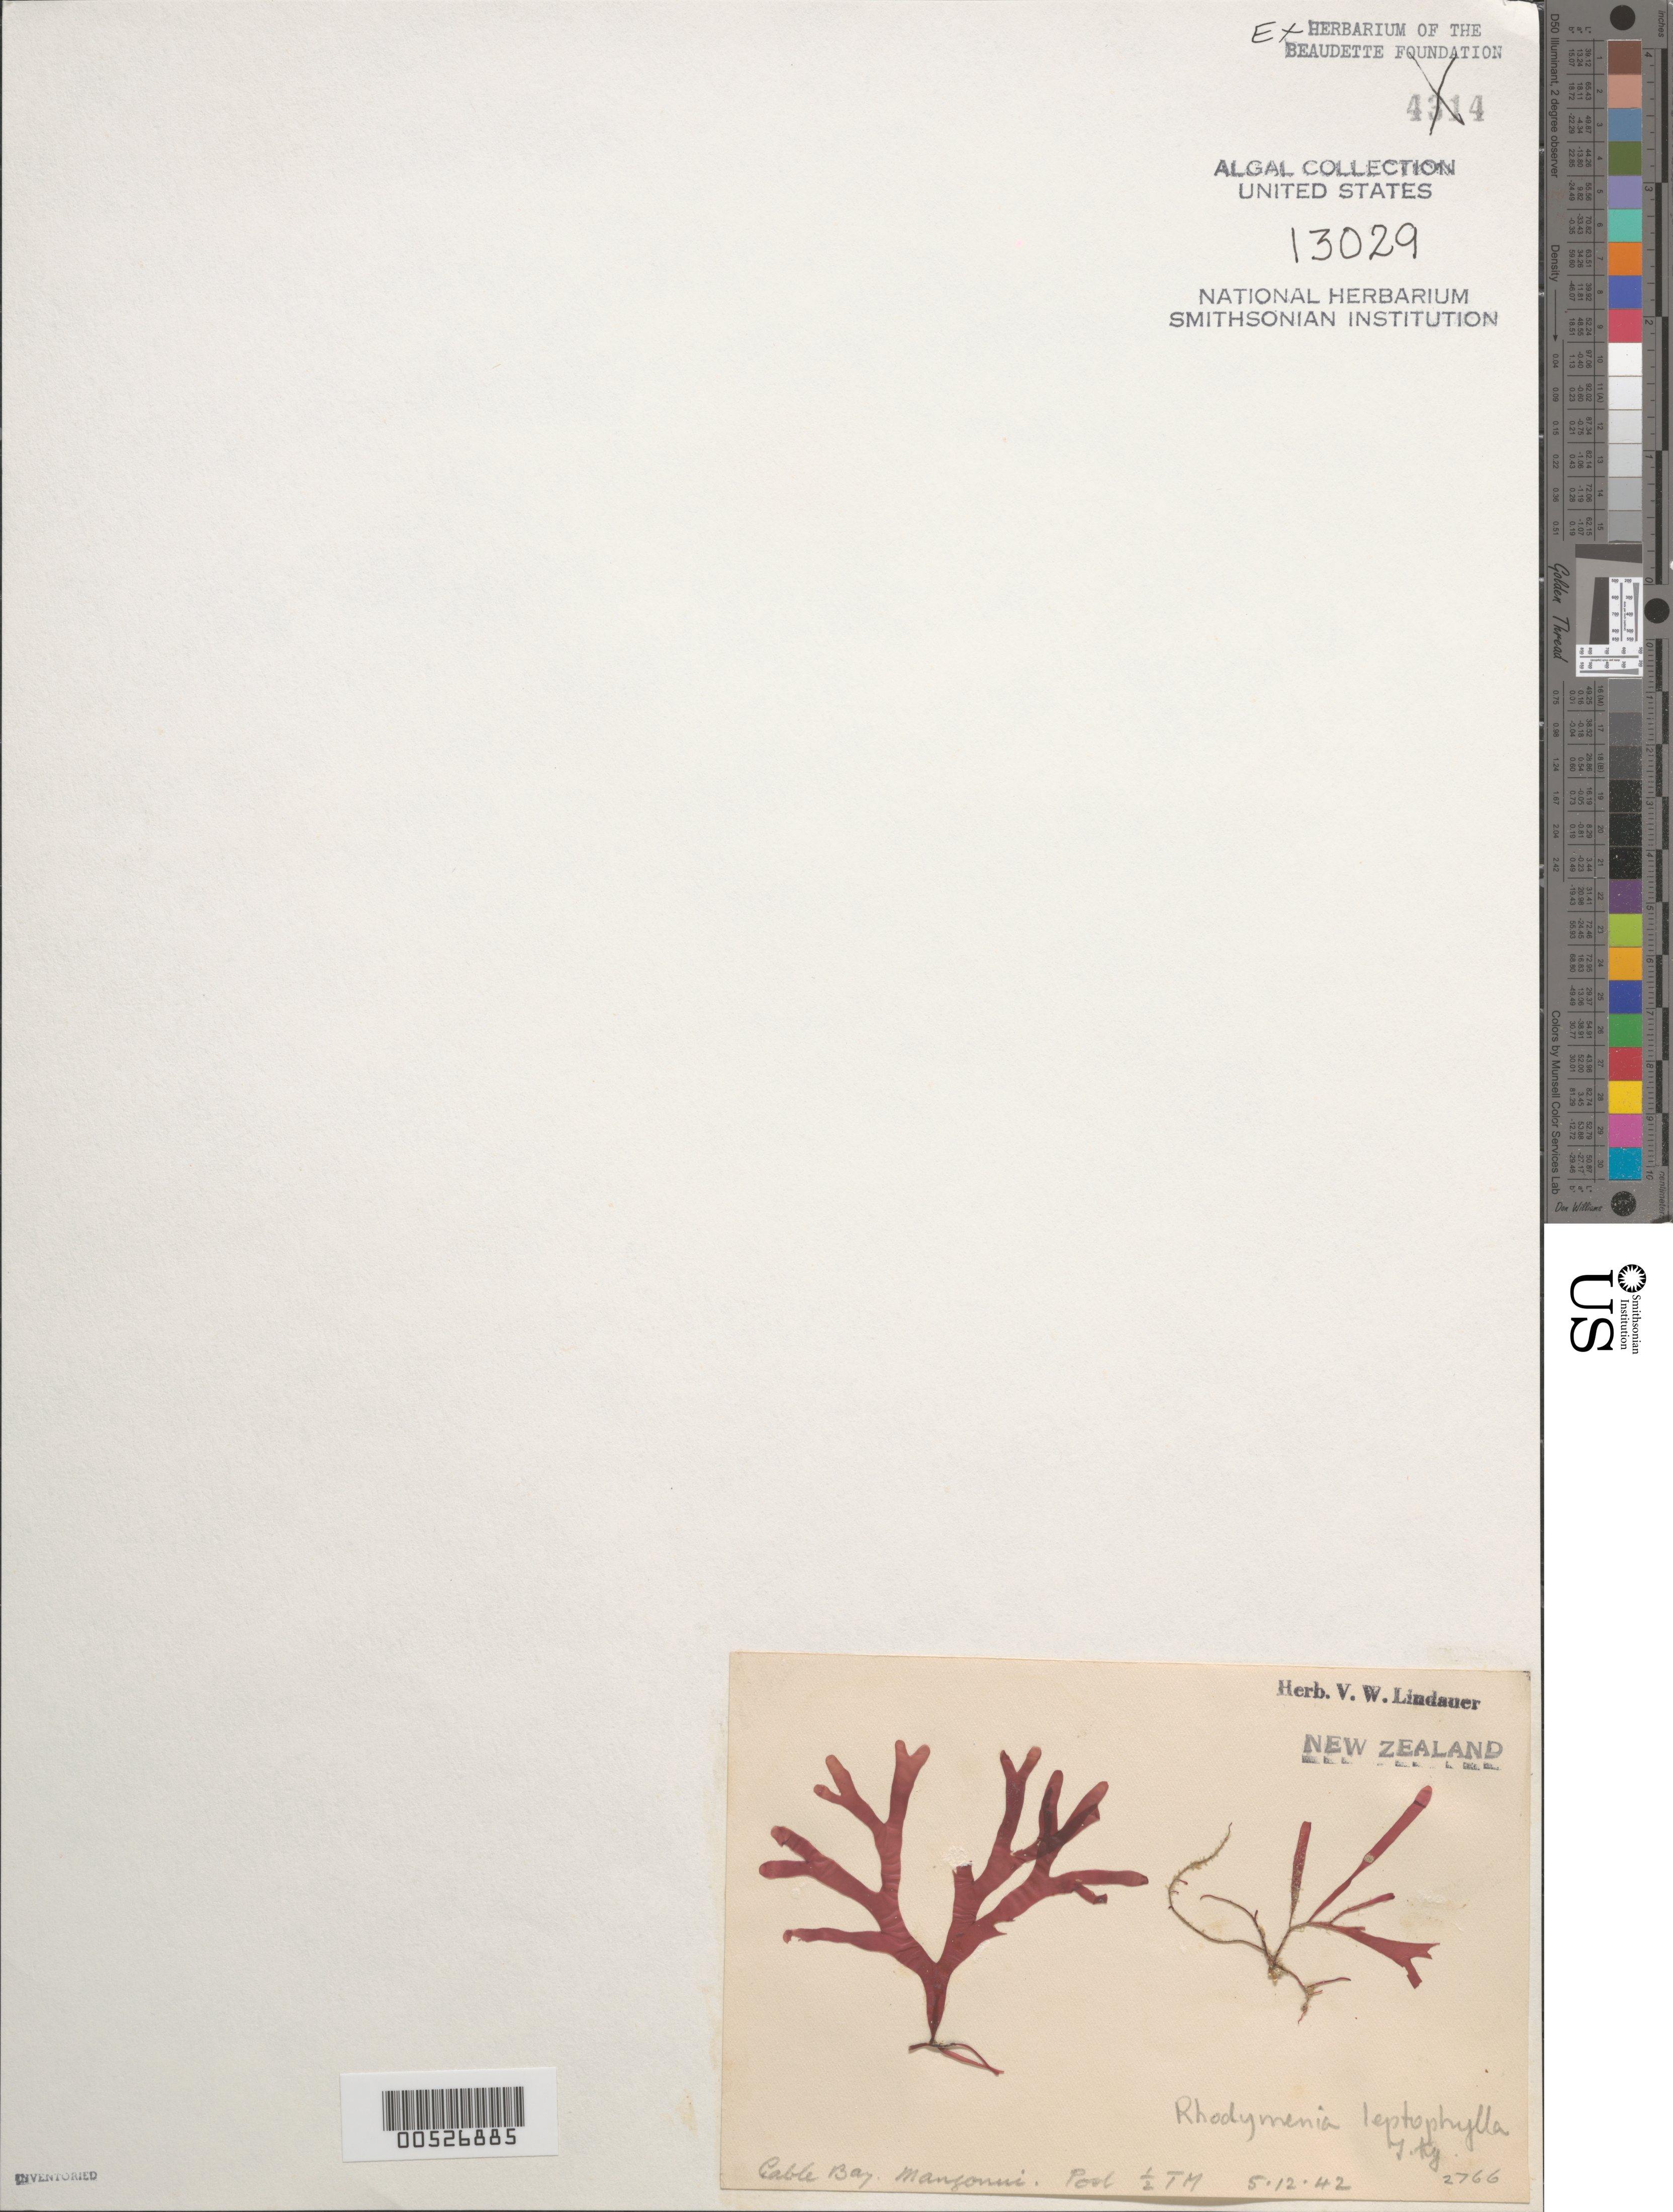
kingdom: Plantae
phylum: Rhodophyta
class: Florideophyceae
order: Rhodymeniales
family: Rhodymeniaceae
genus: Rhodymenia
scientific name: Rhodymenia leptophylla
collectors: V. Lindauer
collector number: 2766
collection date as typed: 05 Dec 1942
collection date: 1942-12-05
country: New Zealand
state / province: Northland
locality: Cable bay, mangonui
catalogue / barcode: US 13029